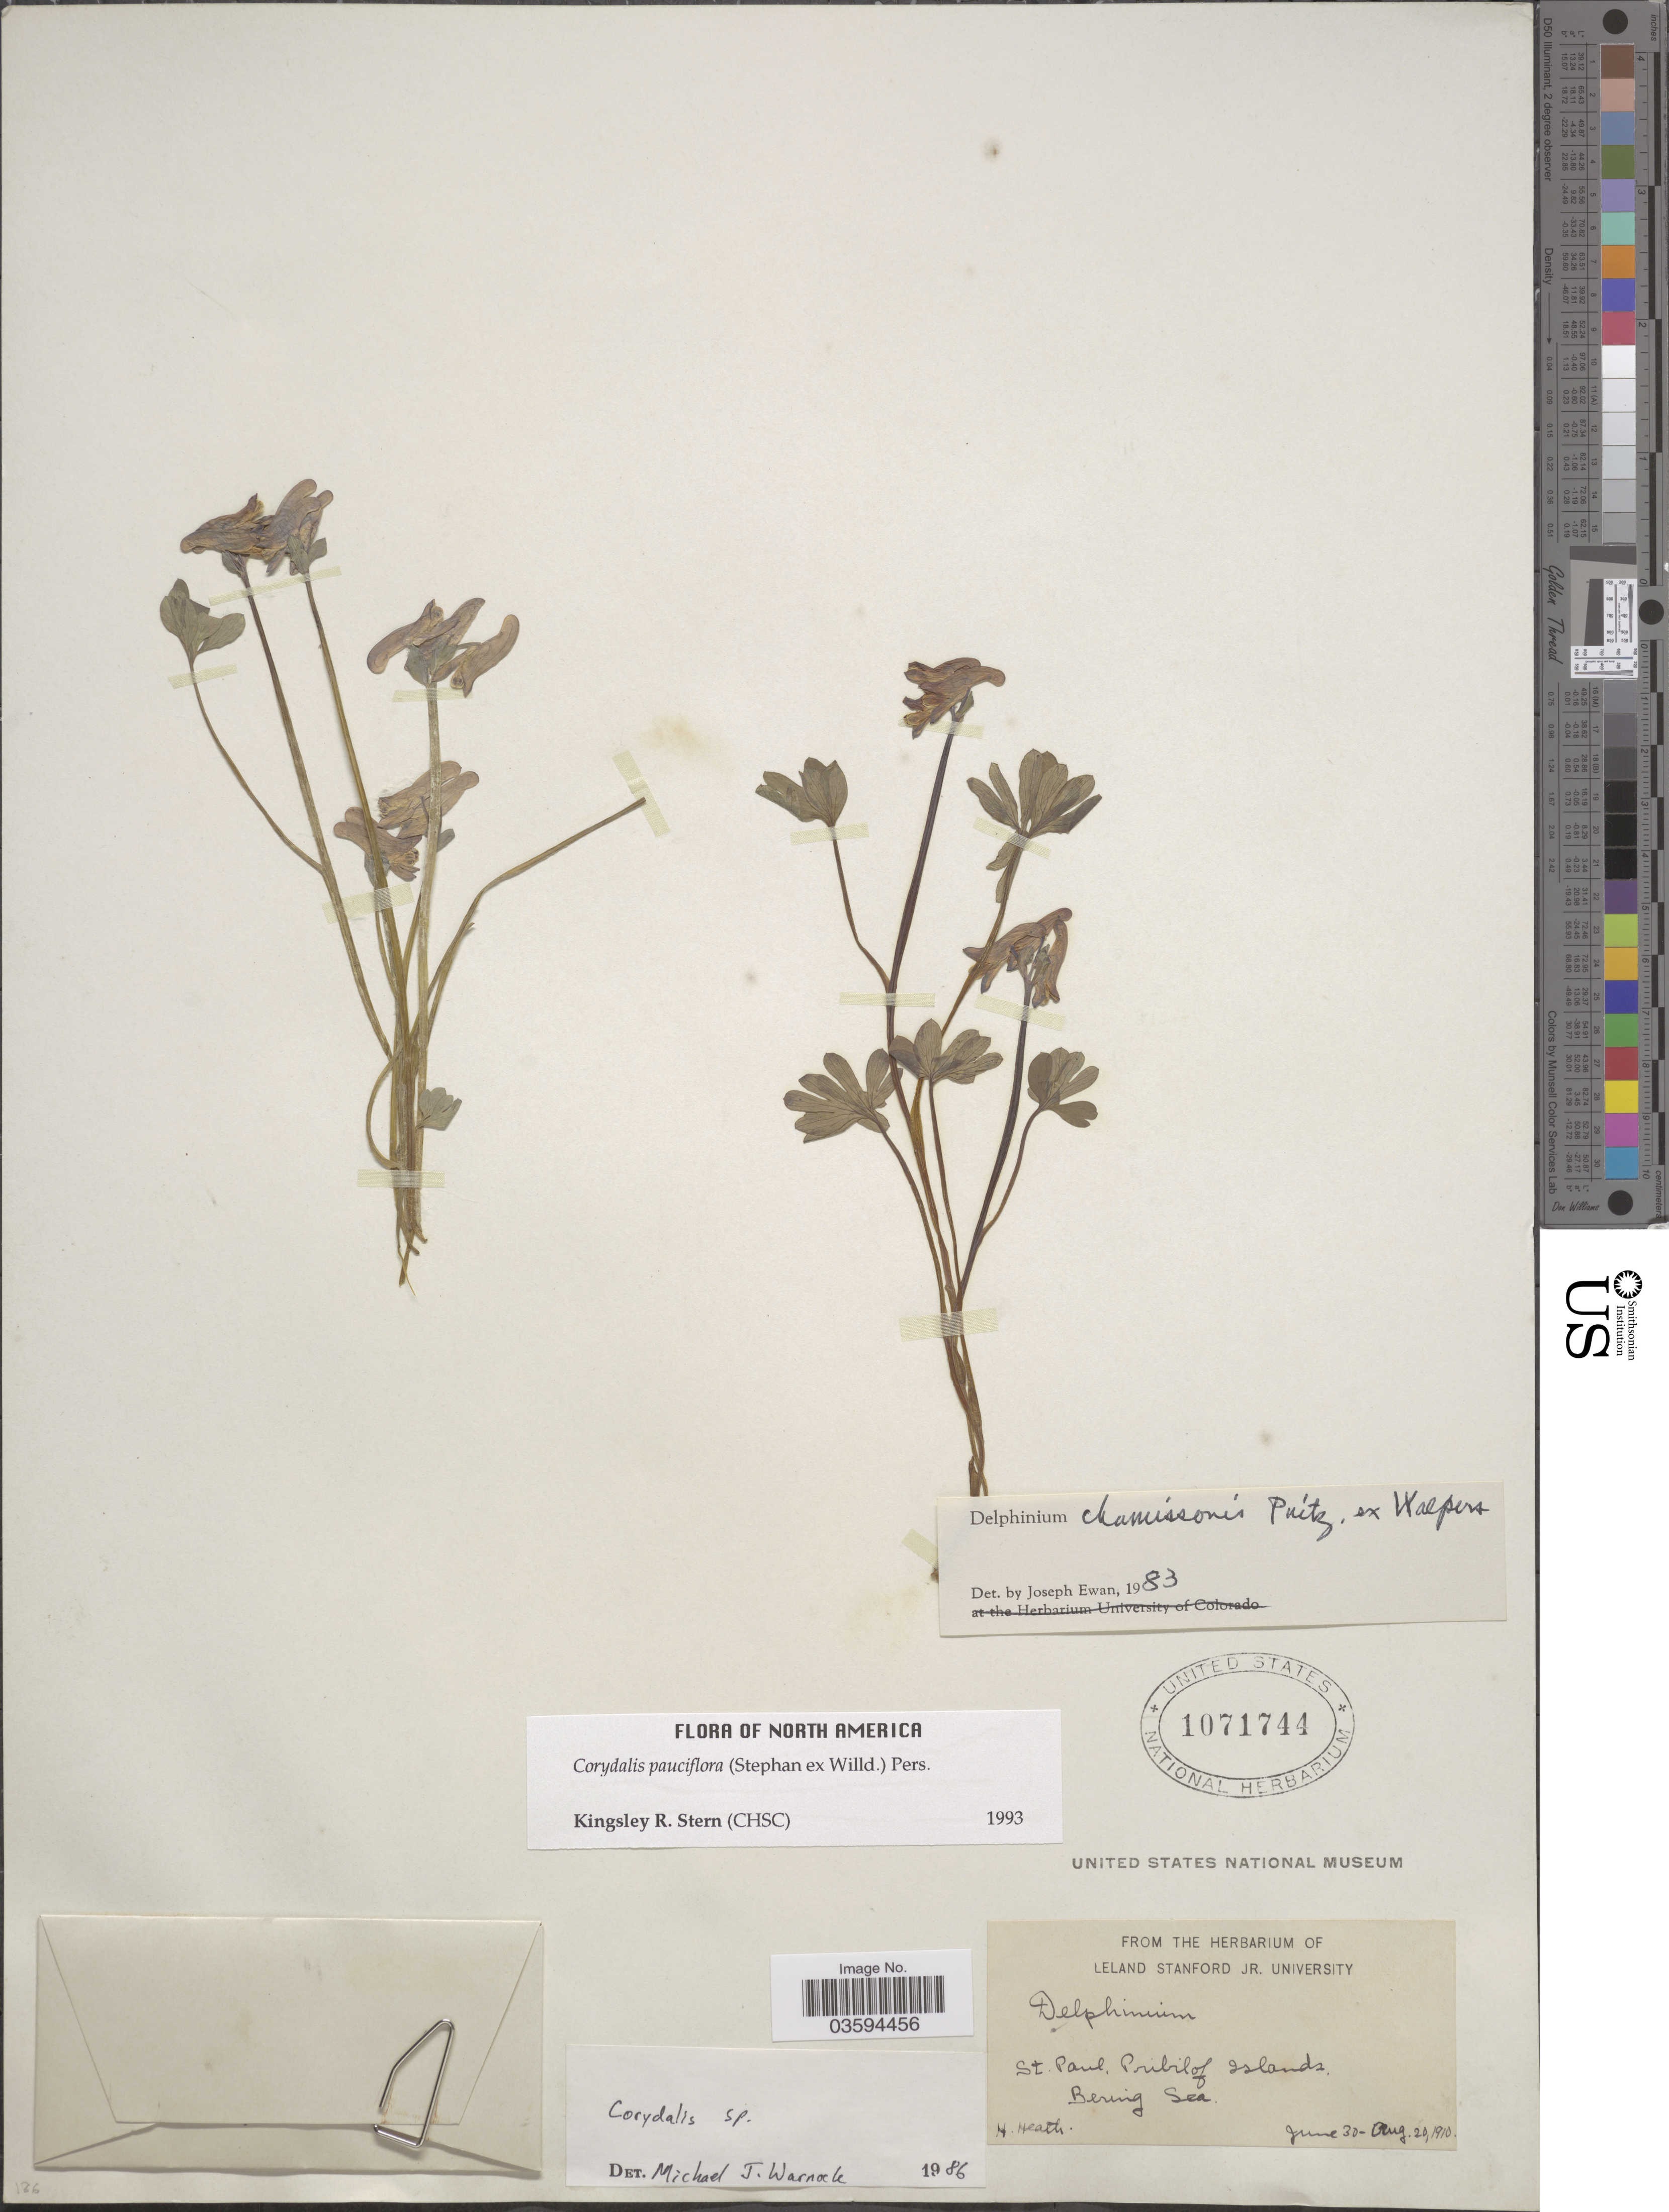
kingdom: Plantae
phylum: Tracheophyta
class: Magnoliopsida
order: Ranunculales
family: Papaveraceae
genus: Corydalis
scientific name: Corydalis pauciflora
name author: (Stephan) Pers.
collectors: H. Heath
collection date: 1910-06-30/1910-08-20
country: United States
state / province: Alaska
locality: St. Paul, Pribilof Islands. Bering Sea.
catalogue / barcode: US 1071744